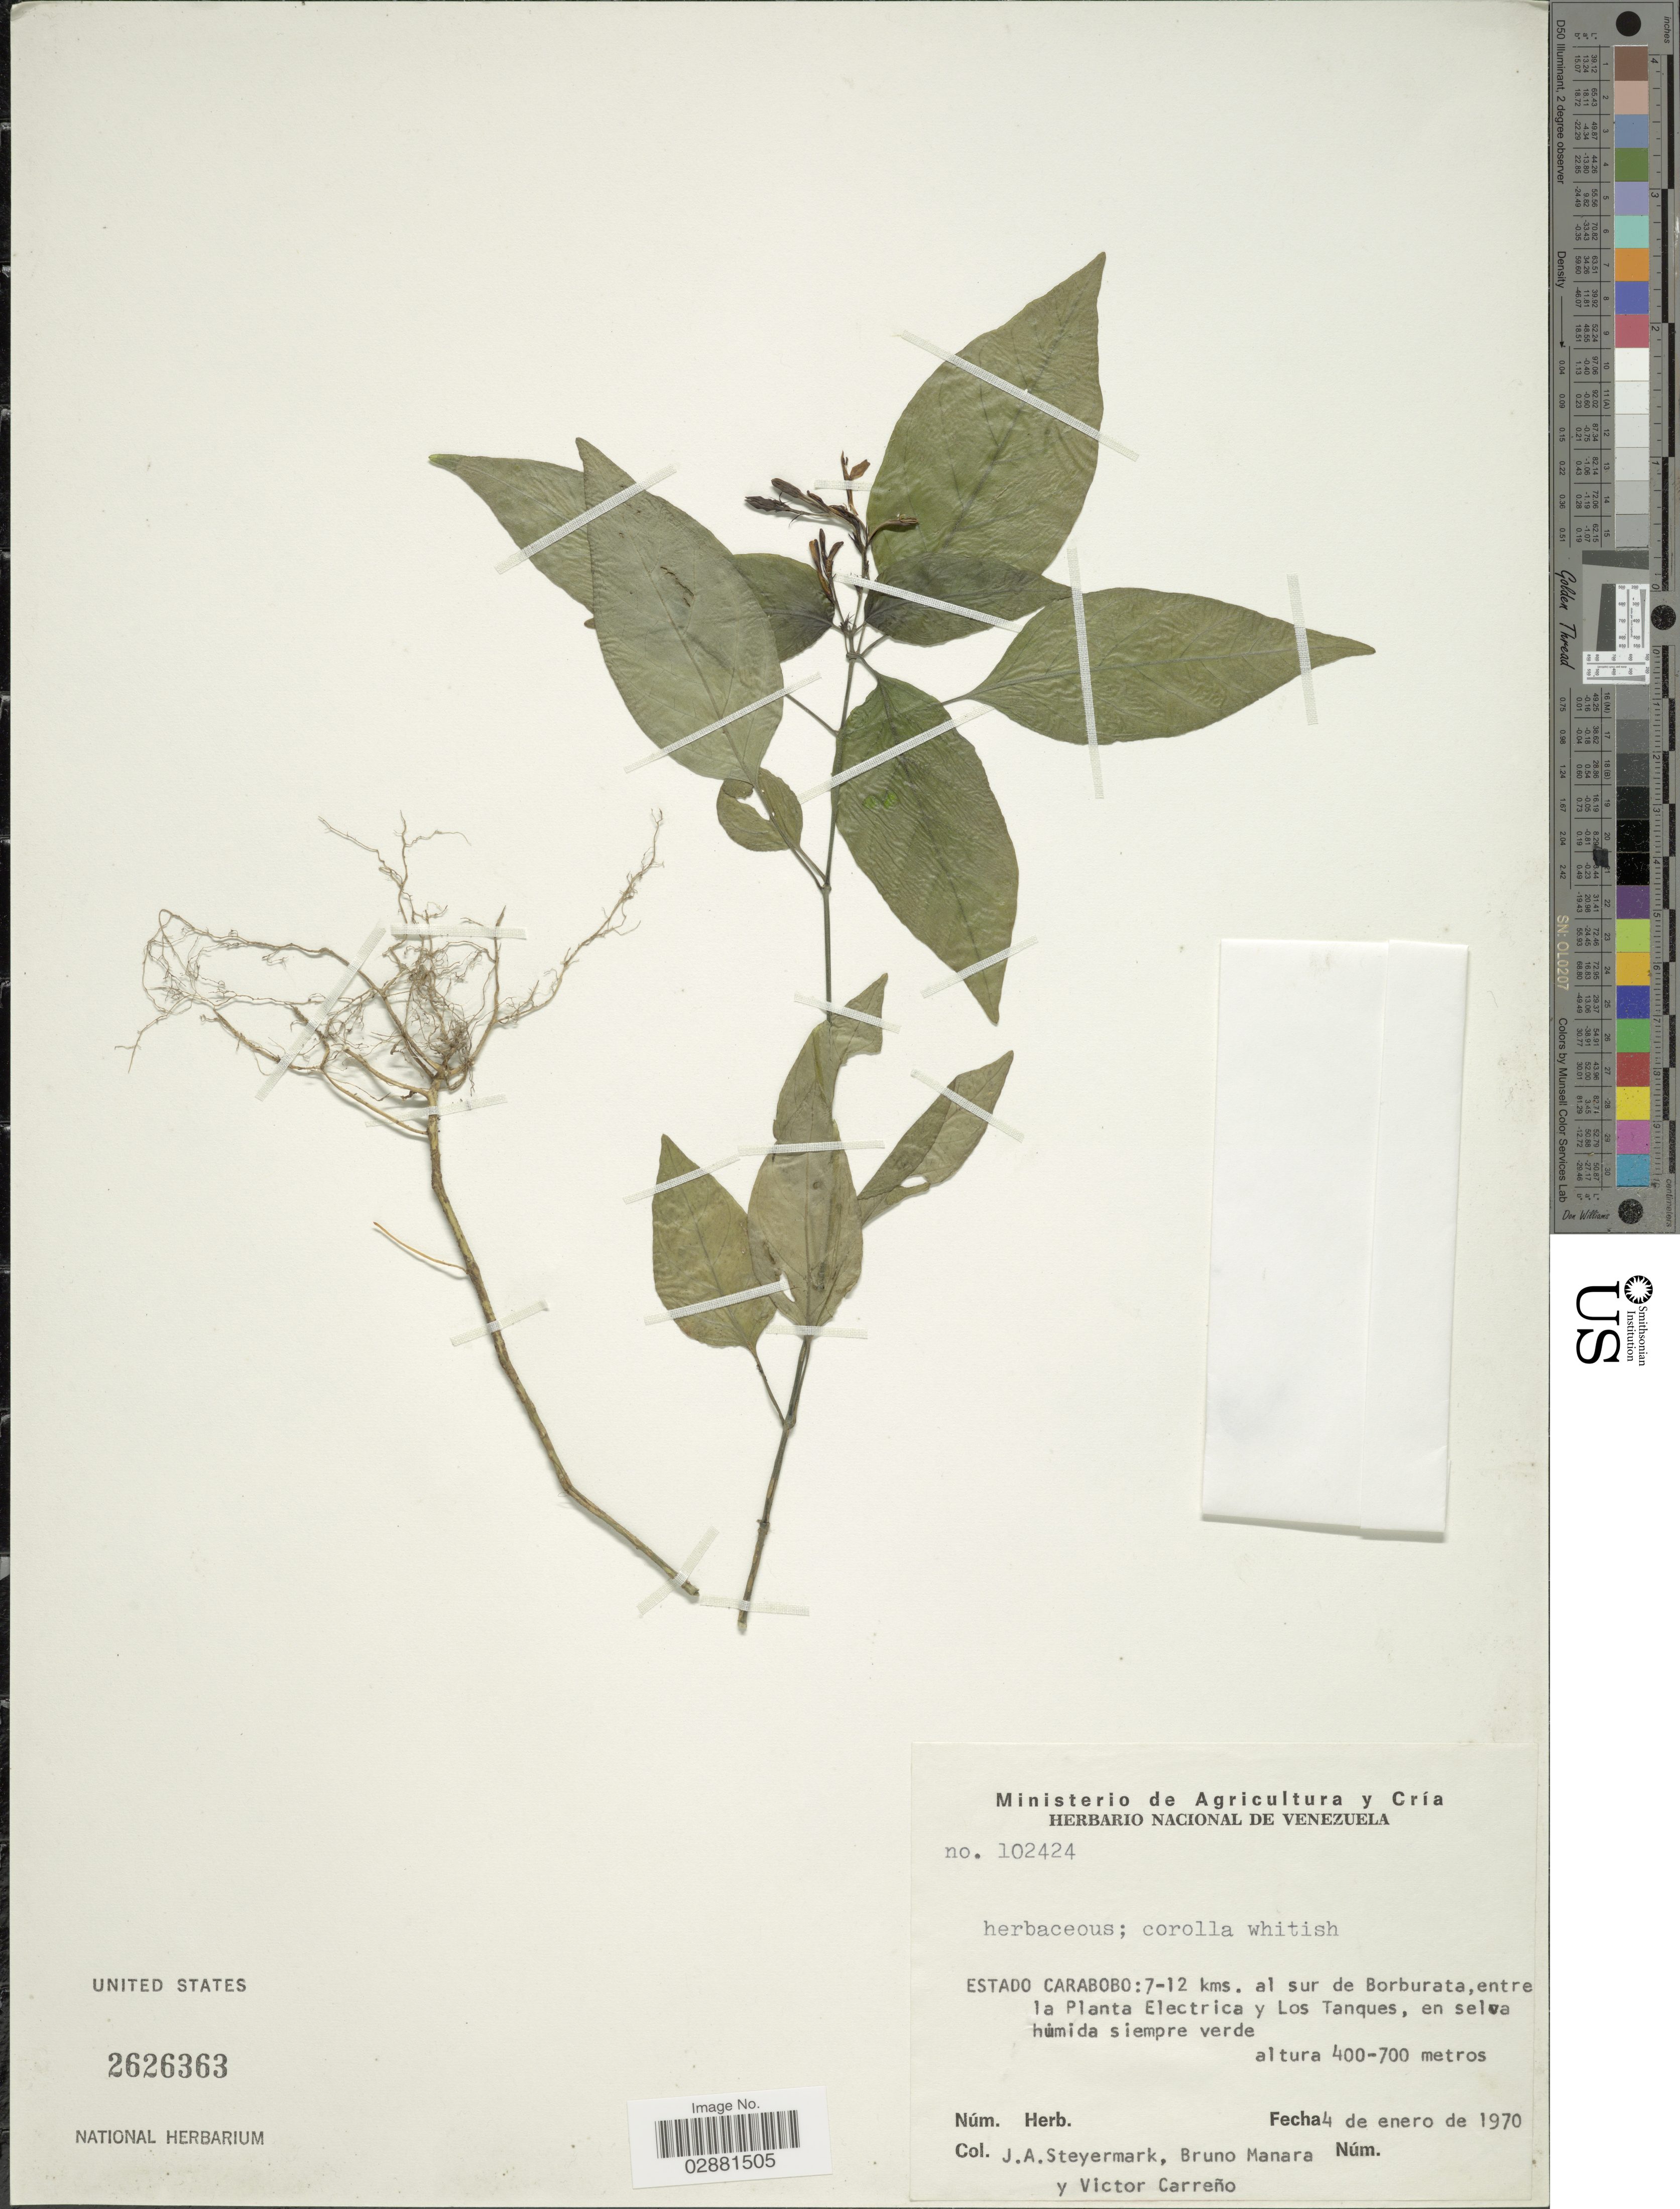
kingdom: Plantae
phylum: Tracheophyta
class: Magnoliopsida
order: Lamiales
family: Acanthaceae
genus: Justicia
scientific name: Justicia sp.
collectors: J. Steyermark, B. Manara & V. Carreño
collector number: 102424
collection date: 1970-01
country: Venezuela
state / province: Carabobo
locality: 7-12 kms. al sur de Borburata, entre la Planta Electrica y Los Tanques, en selva húmida siempre verde.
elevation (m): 400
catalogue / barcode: US 2626363